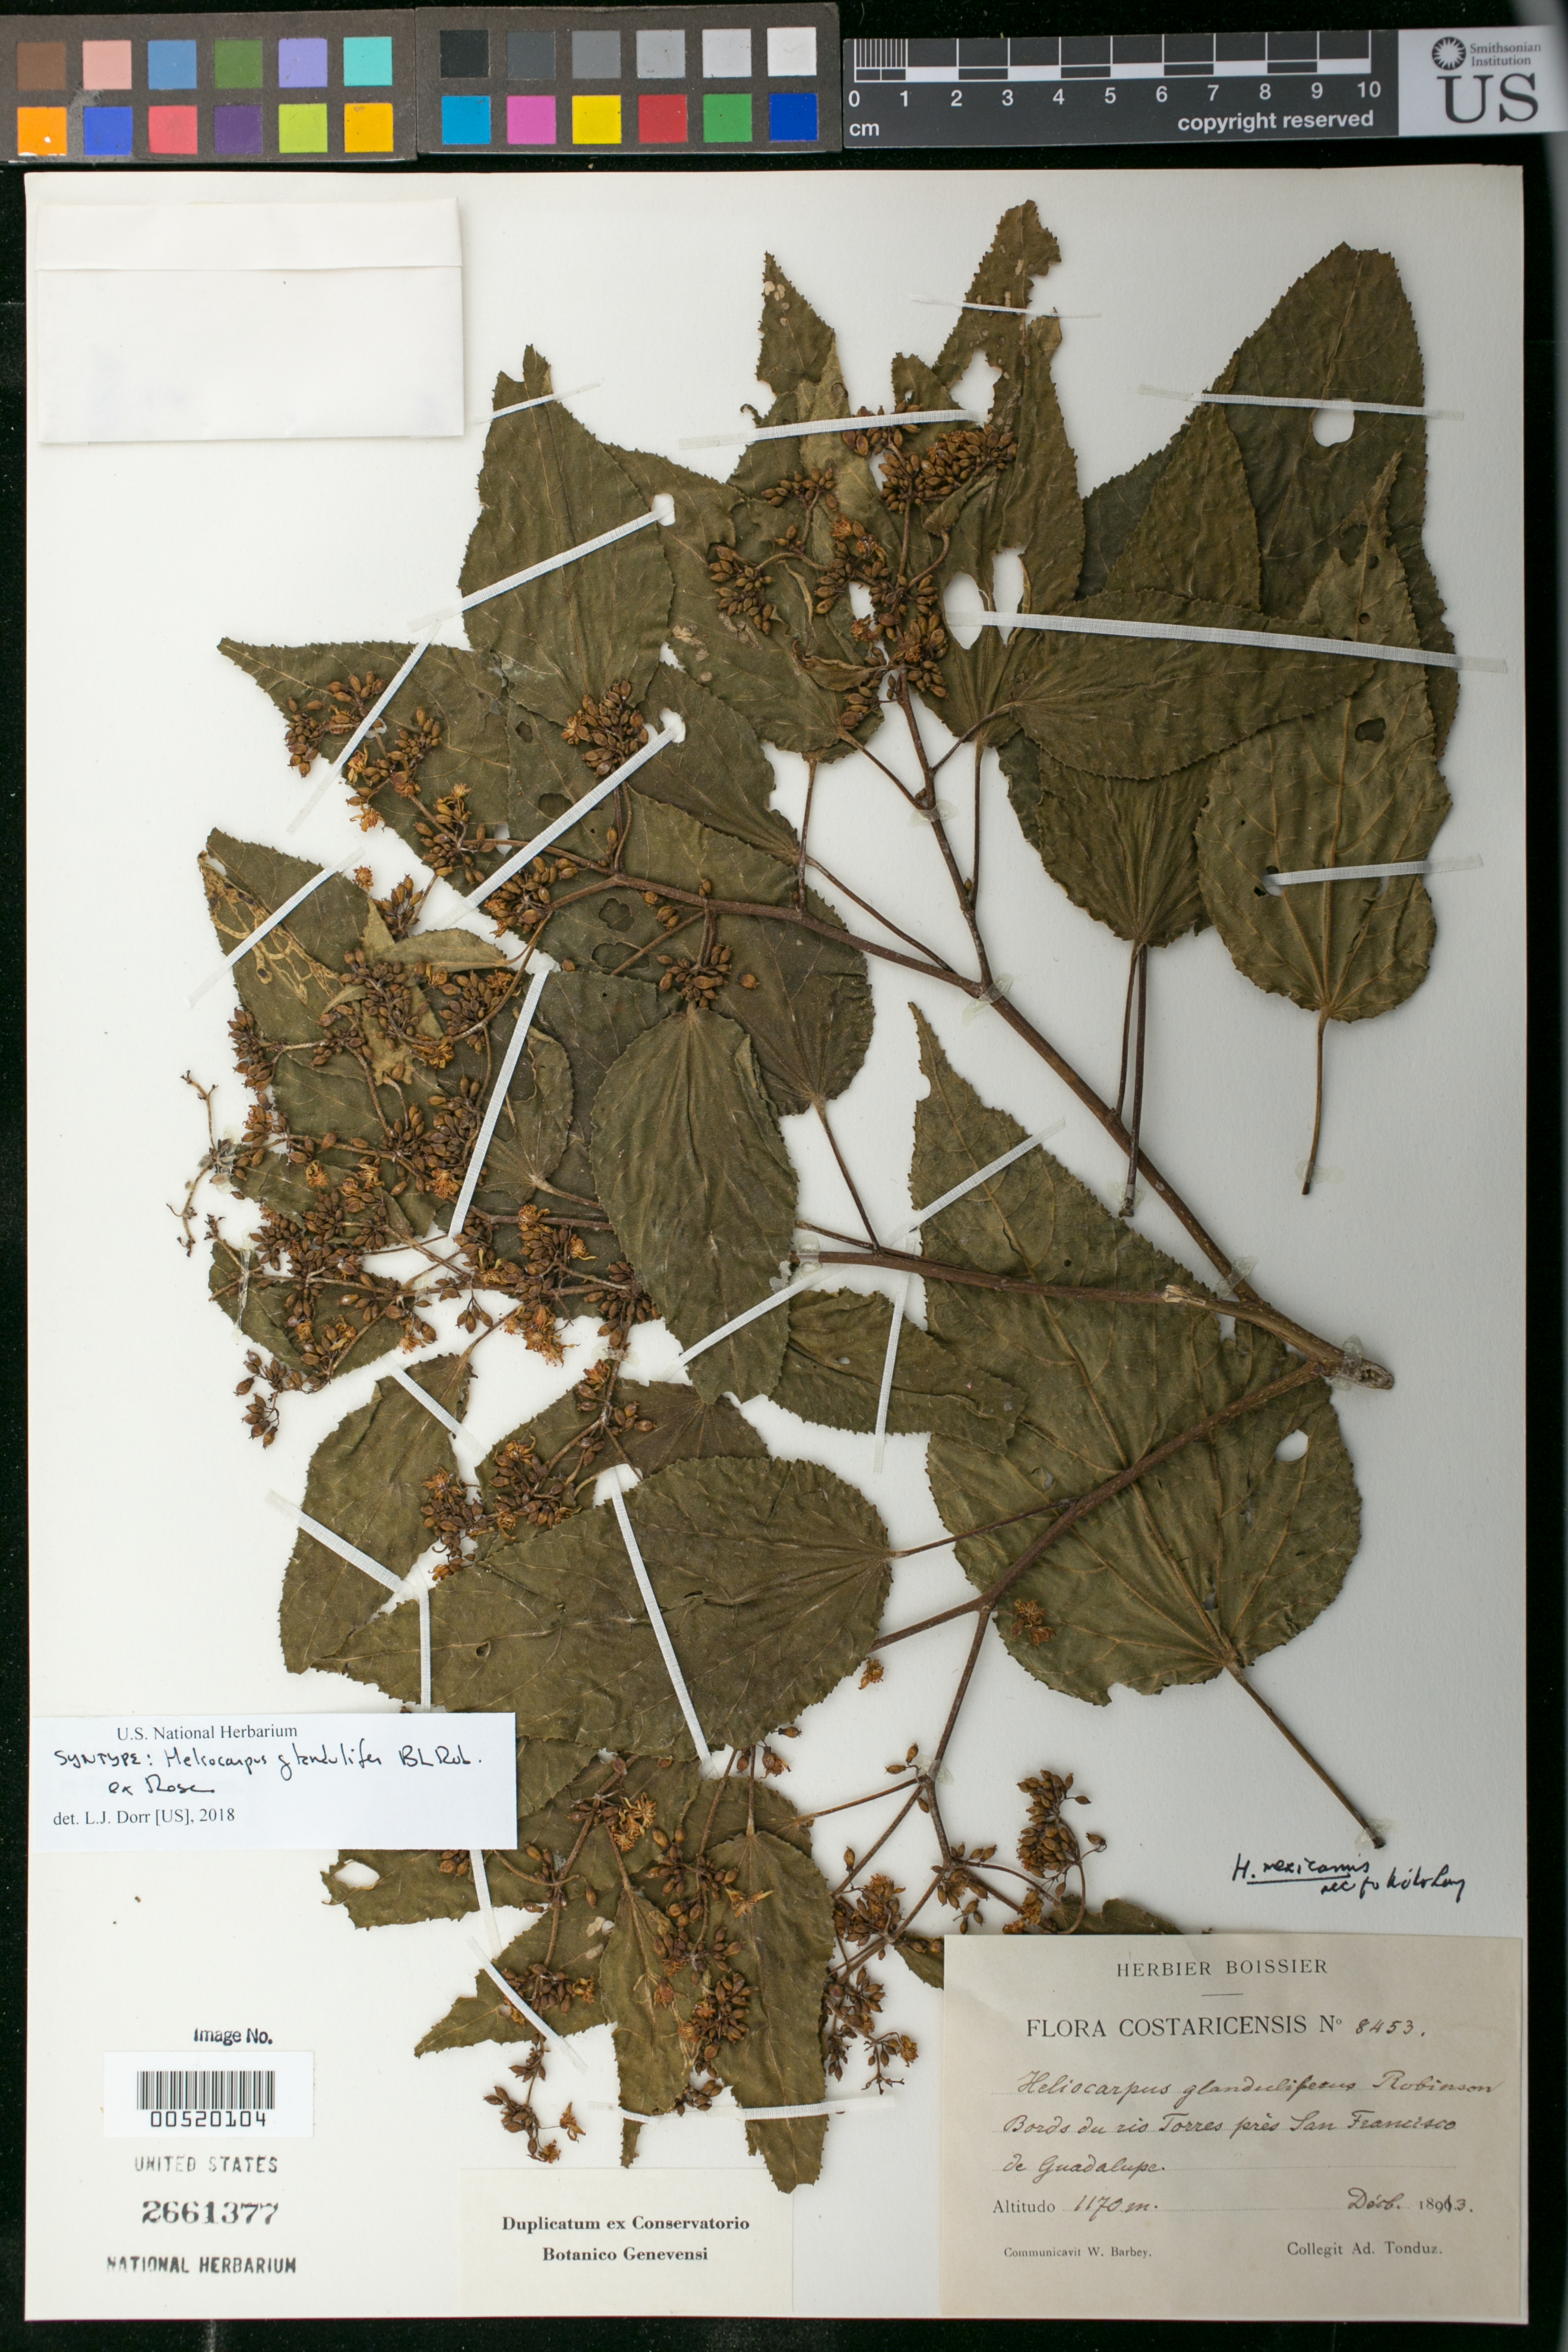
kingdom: Plantae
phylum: Tracheophyta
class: Magnoliopsida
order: Malvales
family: Malvaceae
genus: Heliocarpus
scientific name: Heliocarpus glandulifer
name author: B.L. Rob. ex Rose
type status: Syntype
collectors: A. Tonduz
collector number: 8453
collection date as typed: Dec 1893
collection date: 1893-12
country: Costa Rica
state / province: San José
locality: Bords du Rio Torres, San Francisco de Guadalupe.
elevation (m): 1170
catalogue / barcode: US 2661377